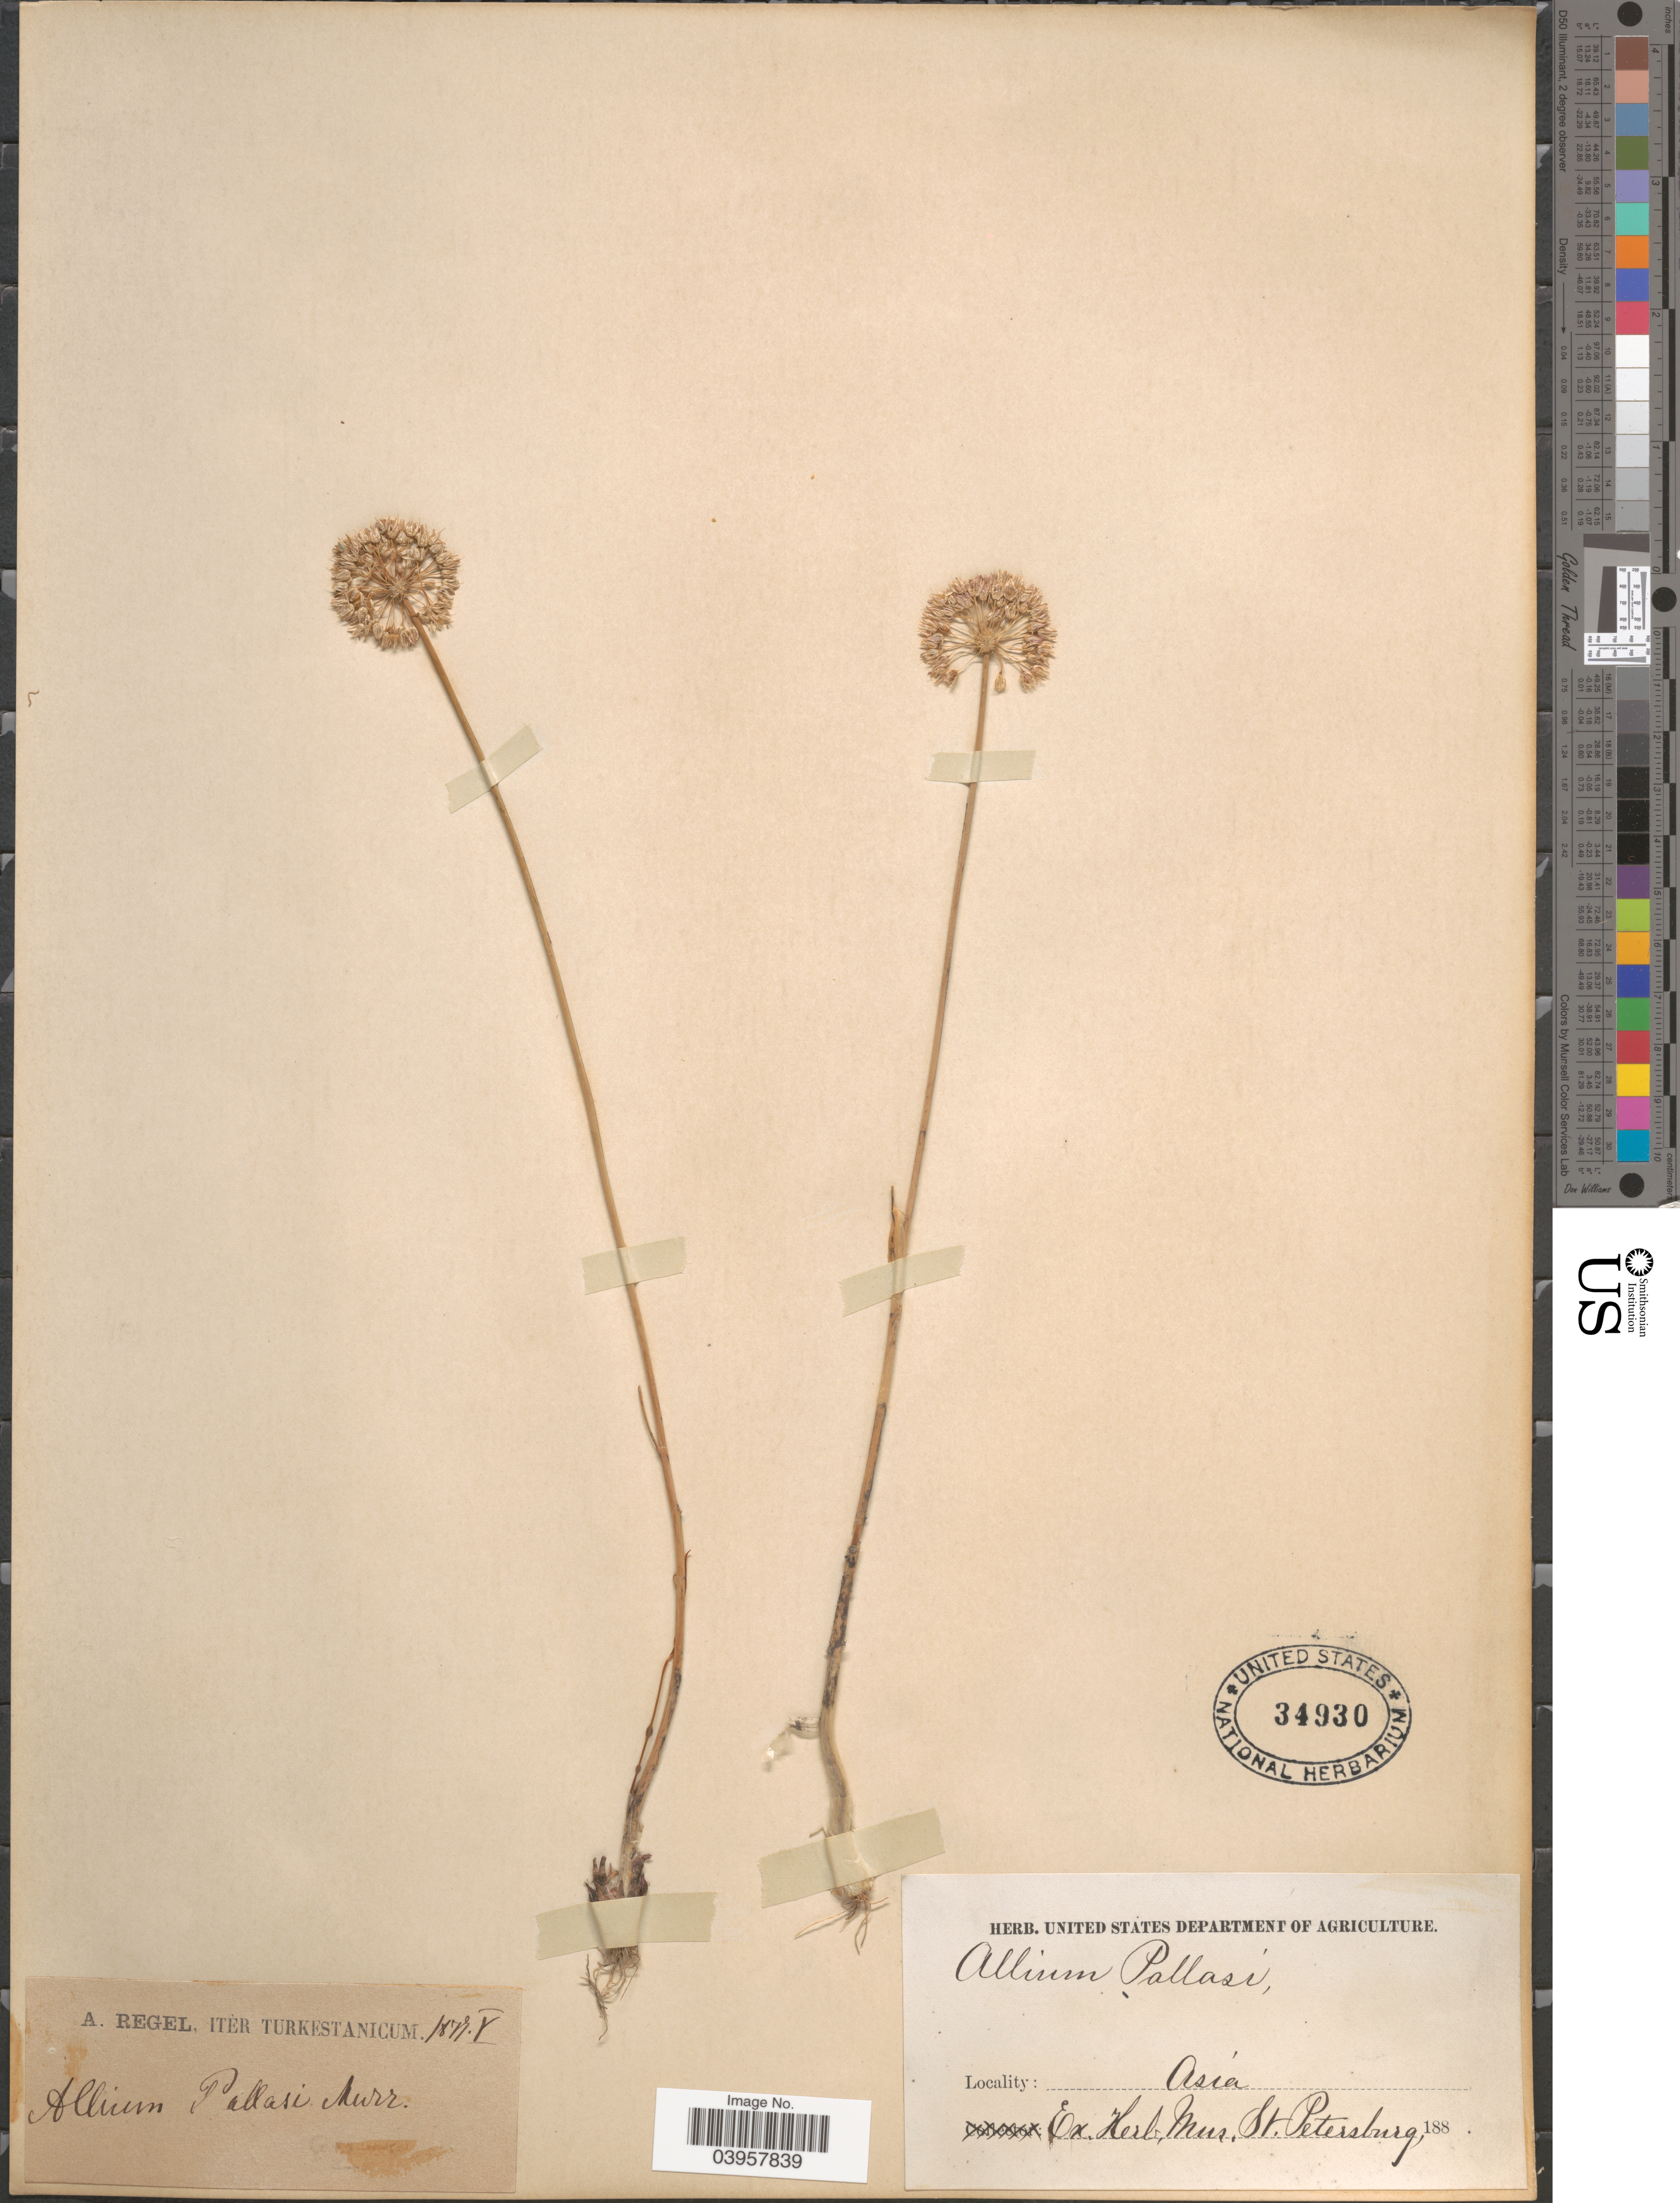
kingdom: Plantae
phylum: Tracheophyta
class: Liliopsida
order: Asparagales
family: Amaryllidaceae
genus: Allium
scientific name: Allium pallasii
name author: Murray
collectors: A. Regel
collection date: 1877-05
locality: Iter Turkestanicum. Asia.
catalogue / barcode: US 34930